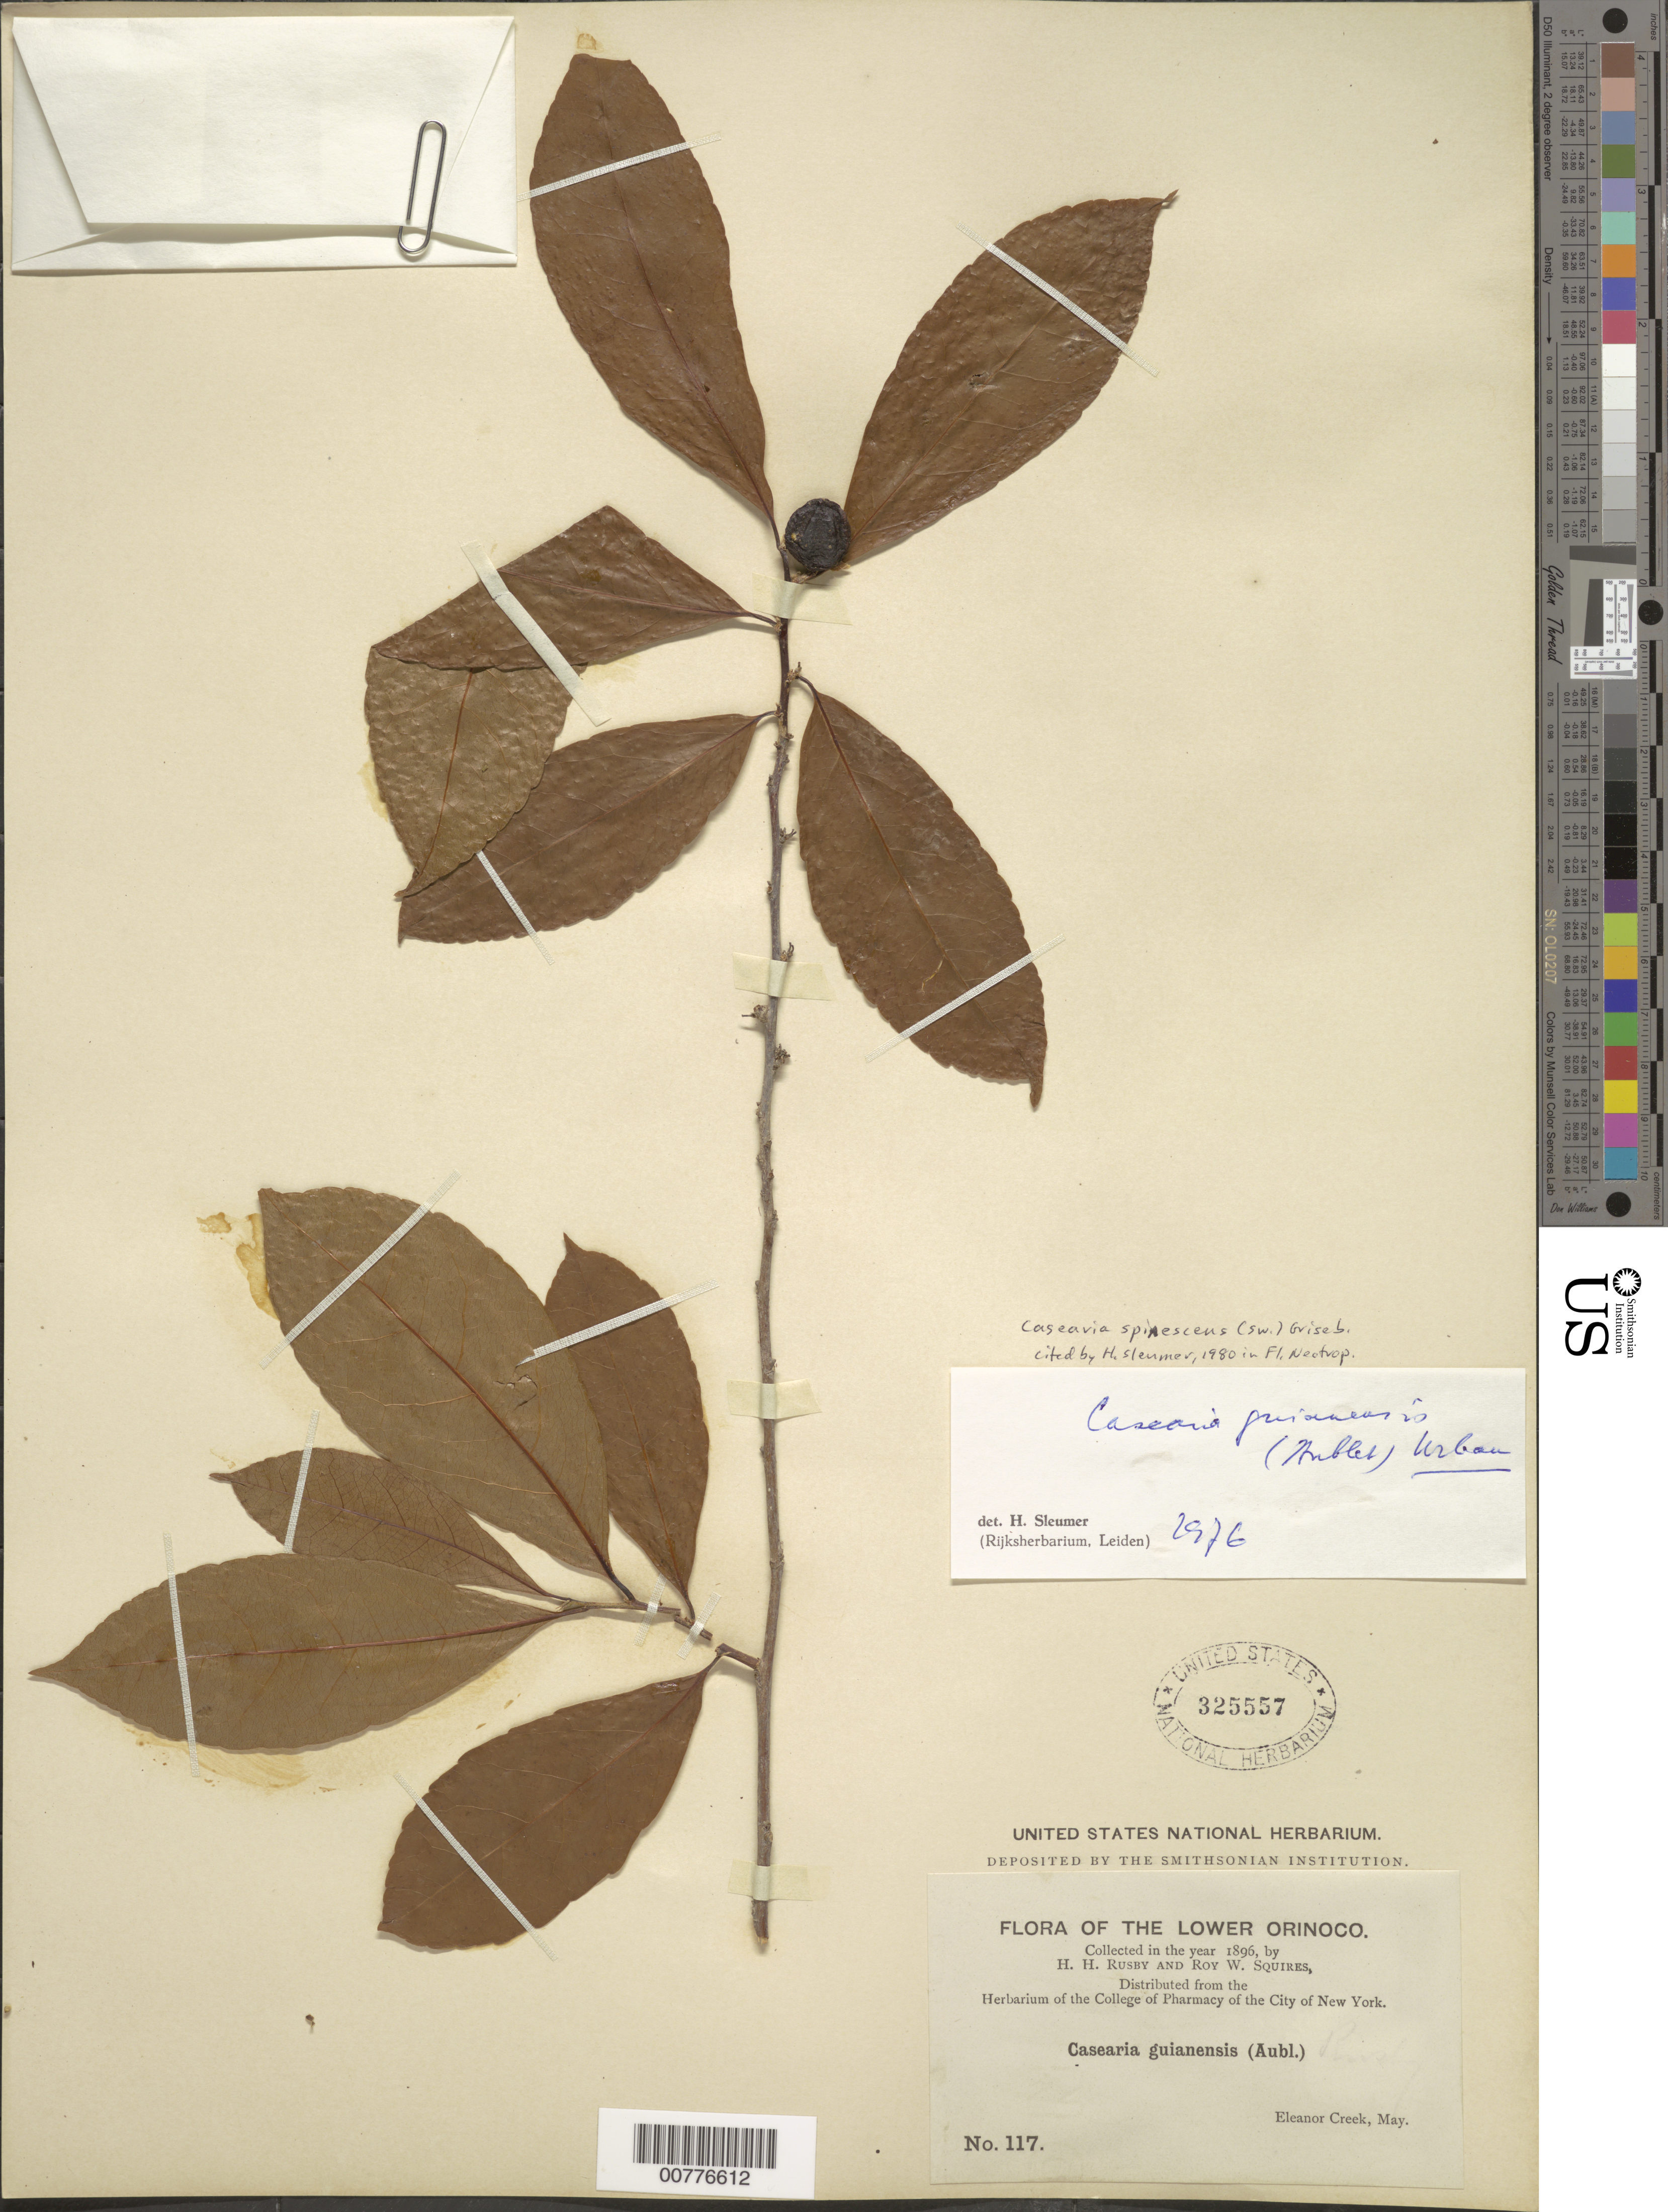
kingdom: Plantae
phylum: Tracheophyta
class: Magnoliopsida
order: Malpighiales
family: Salicaceae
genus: Casearia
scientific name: Casearia spinescens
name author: (Sw.) Griseb.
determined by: Sleumer, H. O.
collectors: H. H. Rusby & R. Squires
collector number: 117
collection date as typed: May 1896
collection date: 1896-05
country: Venezuela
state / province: Delta Amacuro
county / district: Antonio Díaz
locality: Lower Orinoco, Eleanor Creek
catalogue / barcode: US 325557